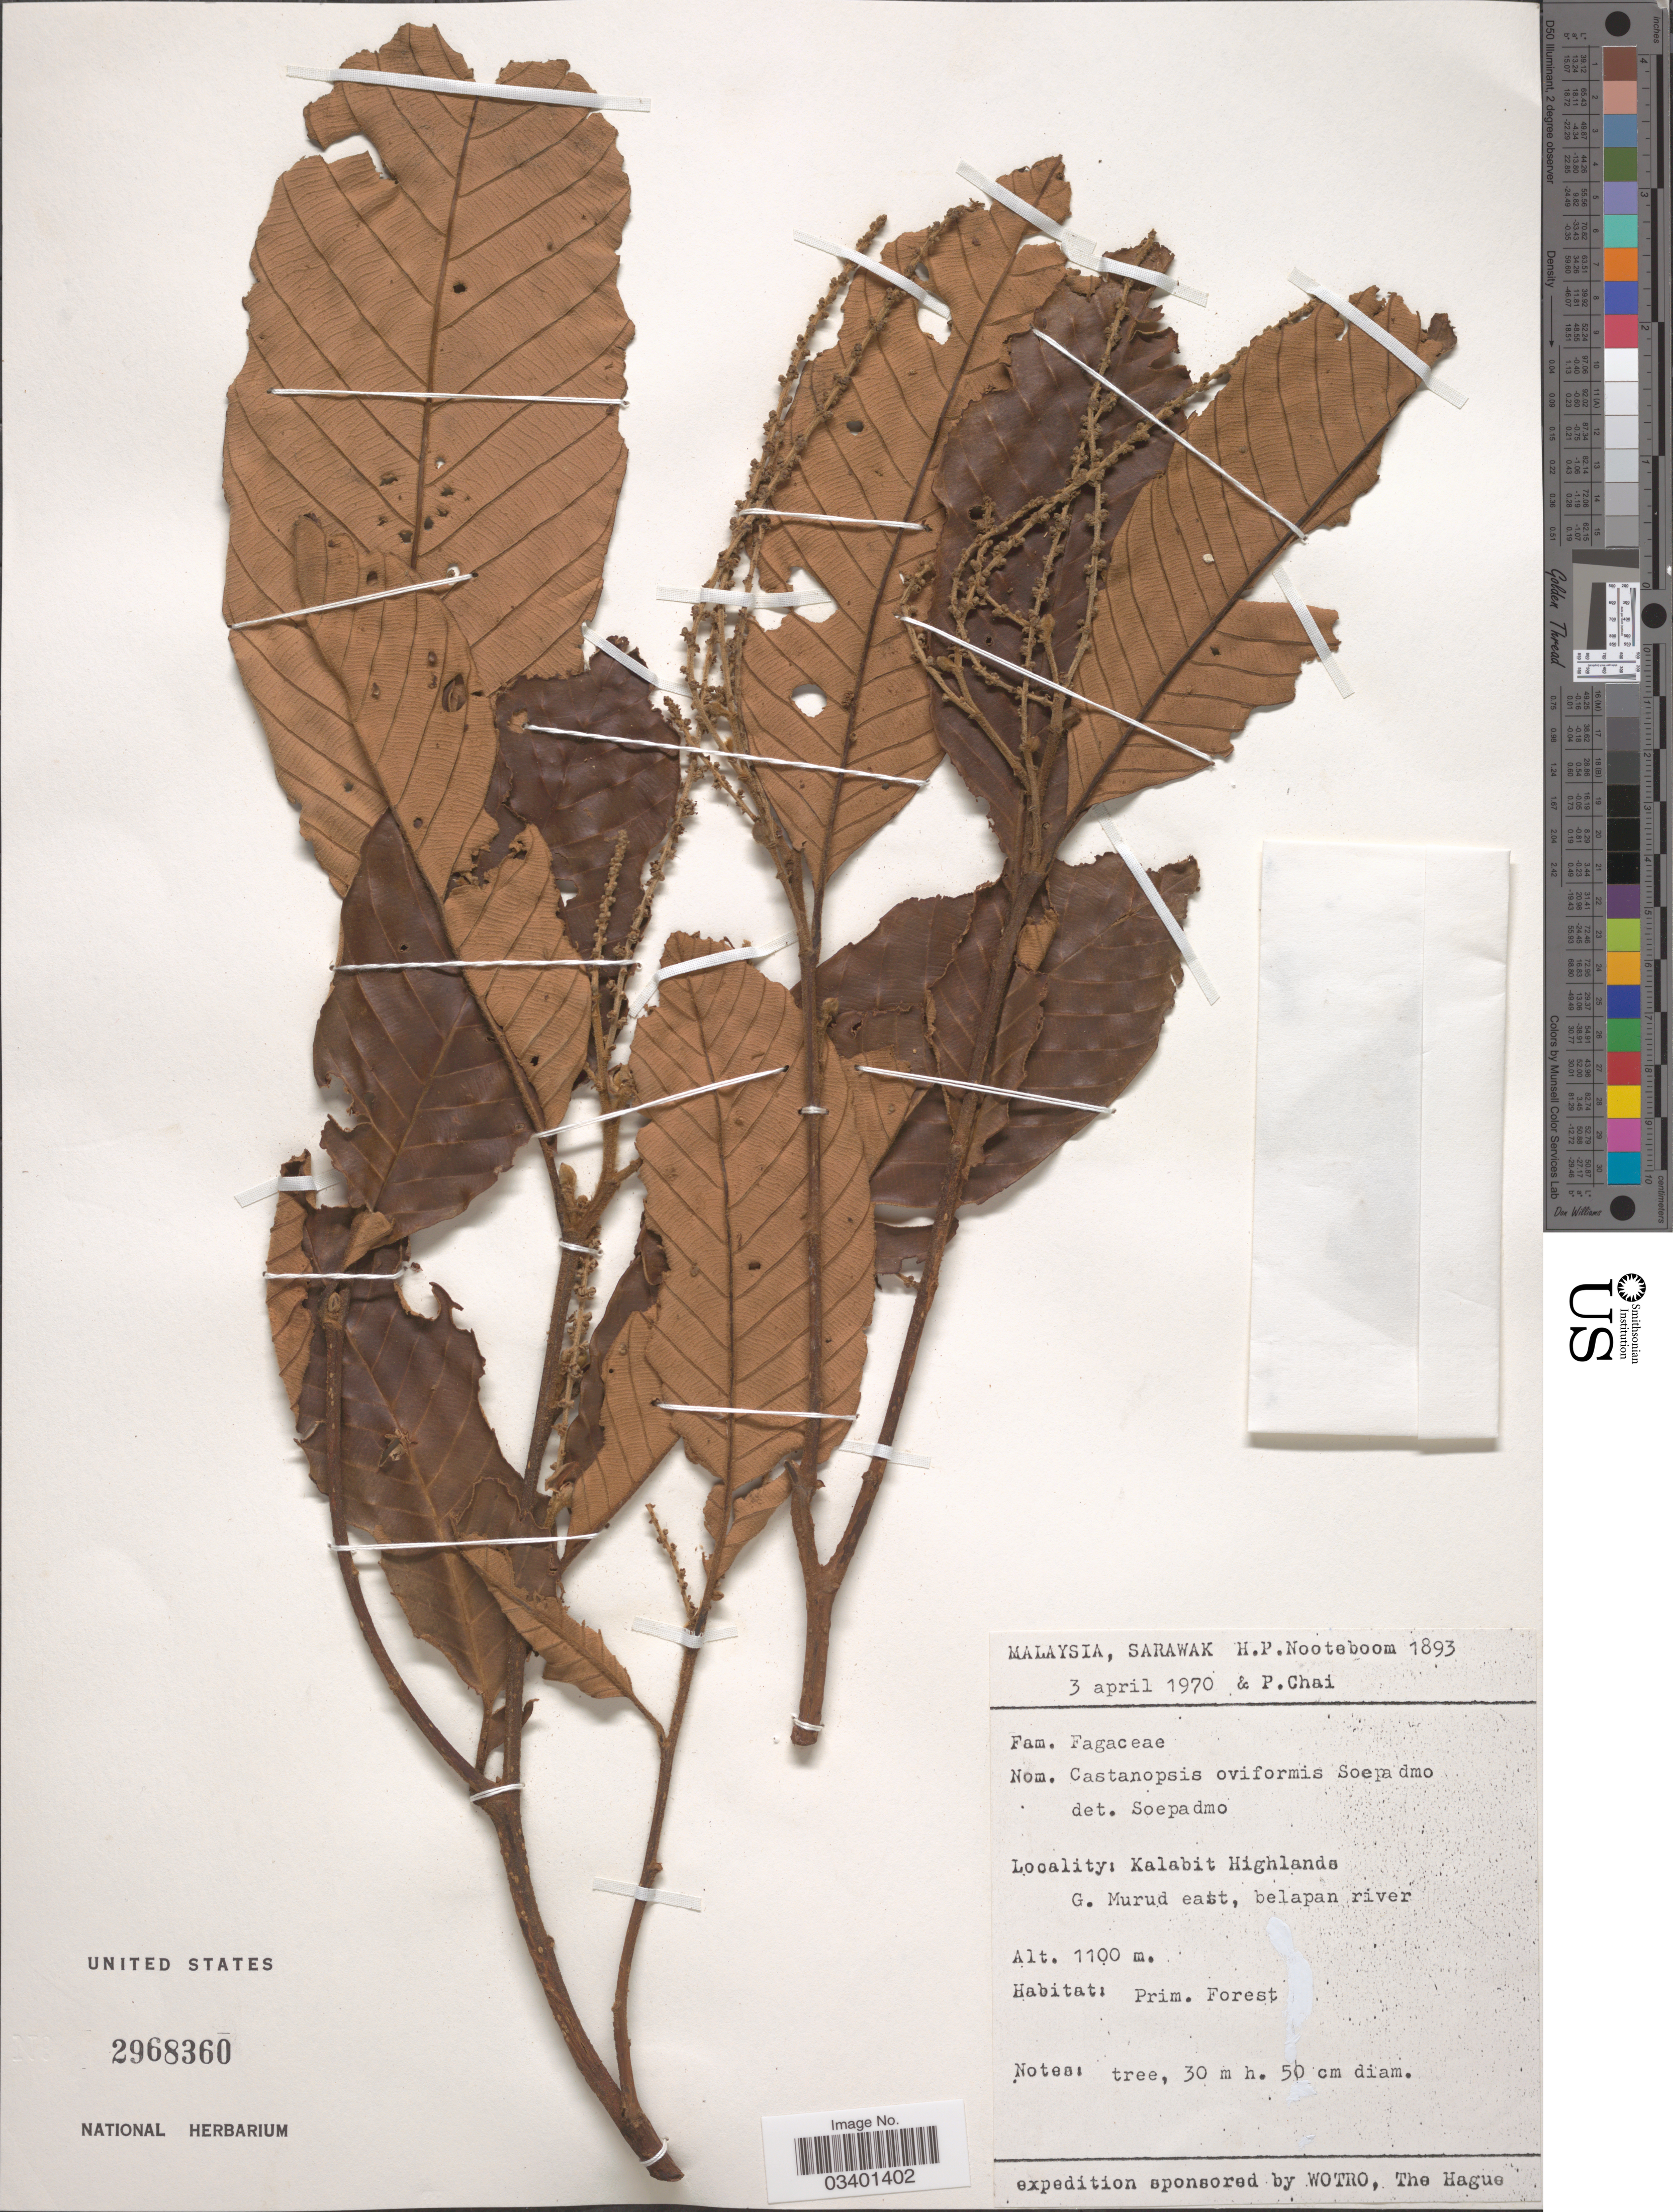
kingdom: Plantae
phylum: Tracheophyta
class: Magnoliopsida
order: Fagales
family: Fagaceae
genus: Castanopsis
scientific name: Castanopsis oviformis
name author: Soepadmo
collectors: H. P. Nooteboom & P. Chai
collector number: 1893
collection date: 1970-04-03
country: Malaysia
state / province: Sarawak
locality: Kalabit Highlands. G. Murud east, belapan river.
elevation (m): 1100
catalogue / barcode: US 2968360